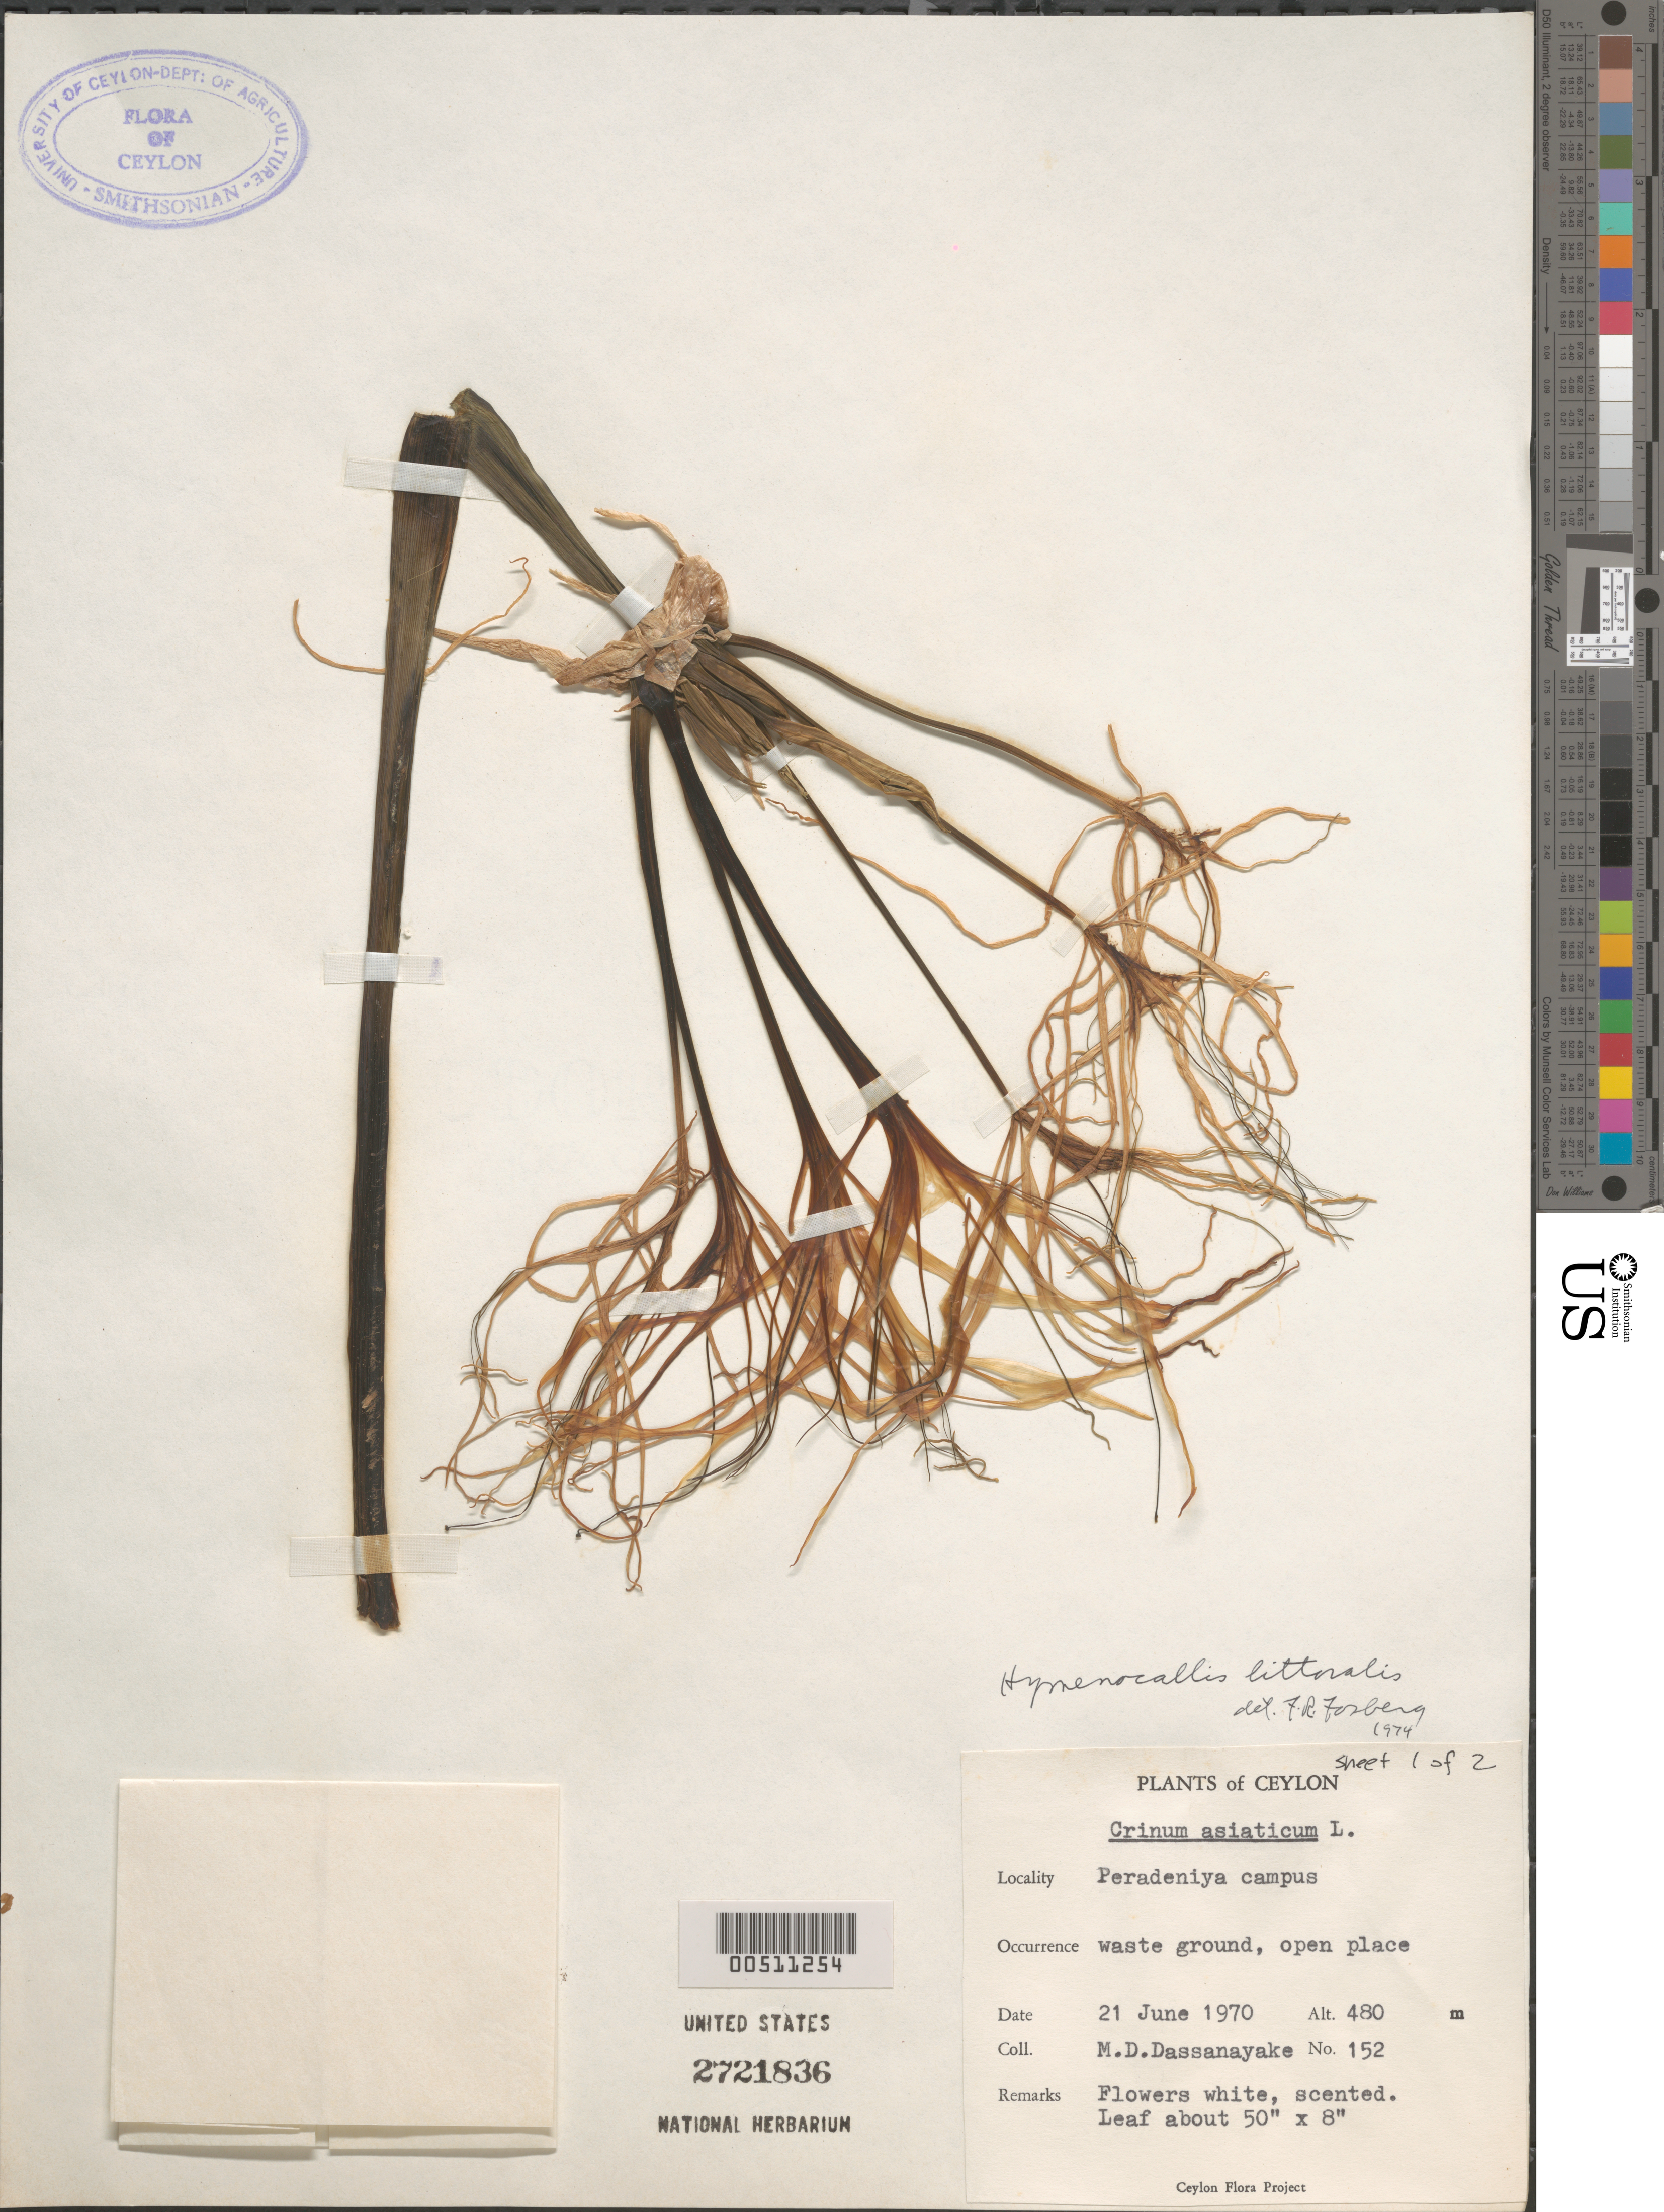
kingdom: Plantae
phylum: Tracheophyta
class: Liliopsida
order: Asparagales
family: Amaryllidaceae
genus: Crinum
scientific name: Crinum asiaticum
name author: L.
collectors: M. Dassanayake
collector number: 152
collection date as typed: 21 Jun 1970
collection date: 1970-06-21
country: Sri Lanka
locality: Peradeniya campus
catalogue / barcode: US 2721836